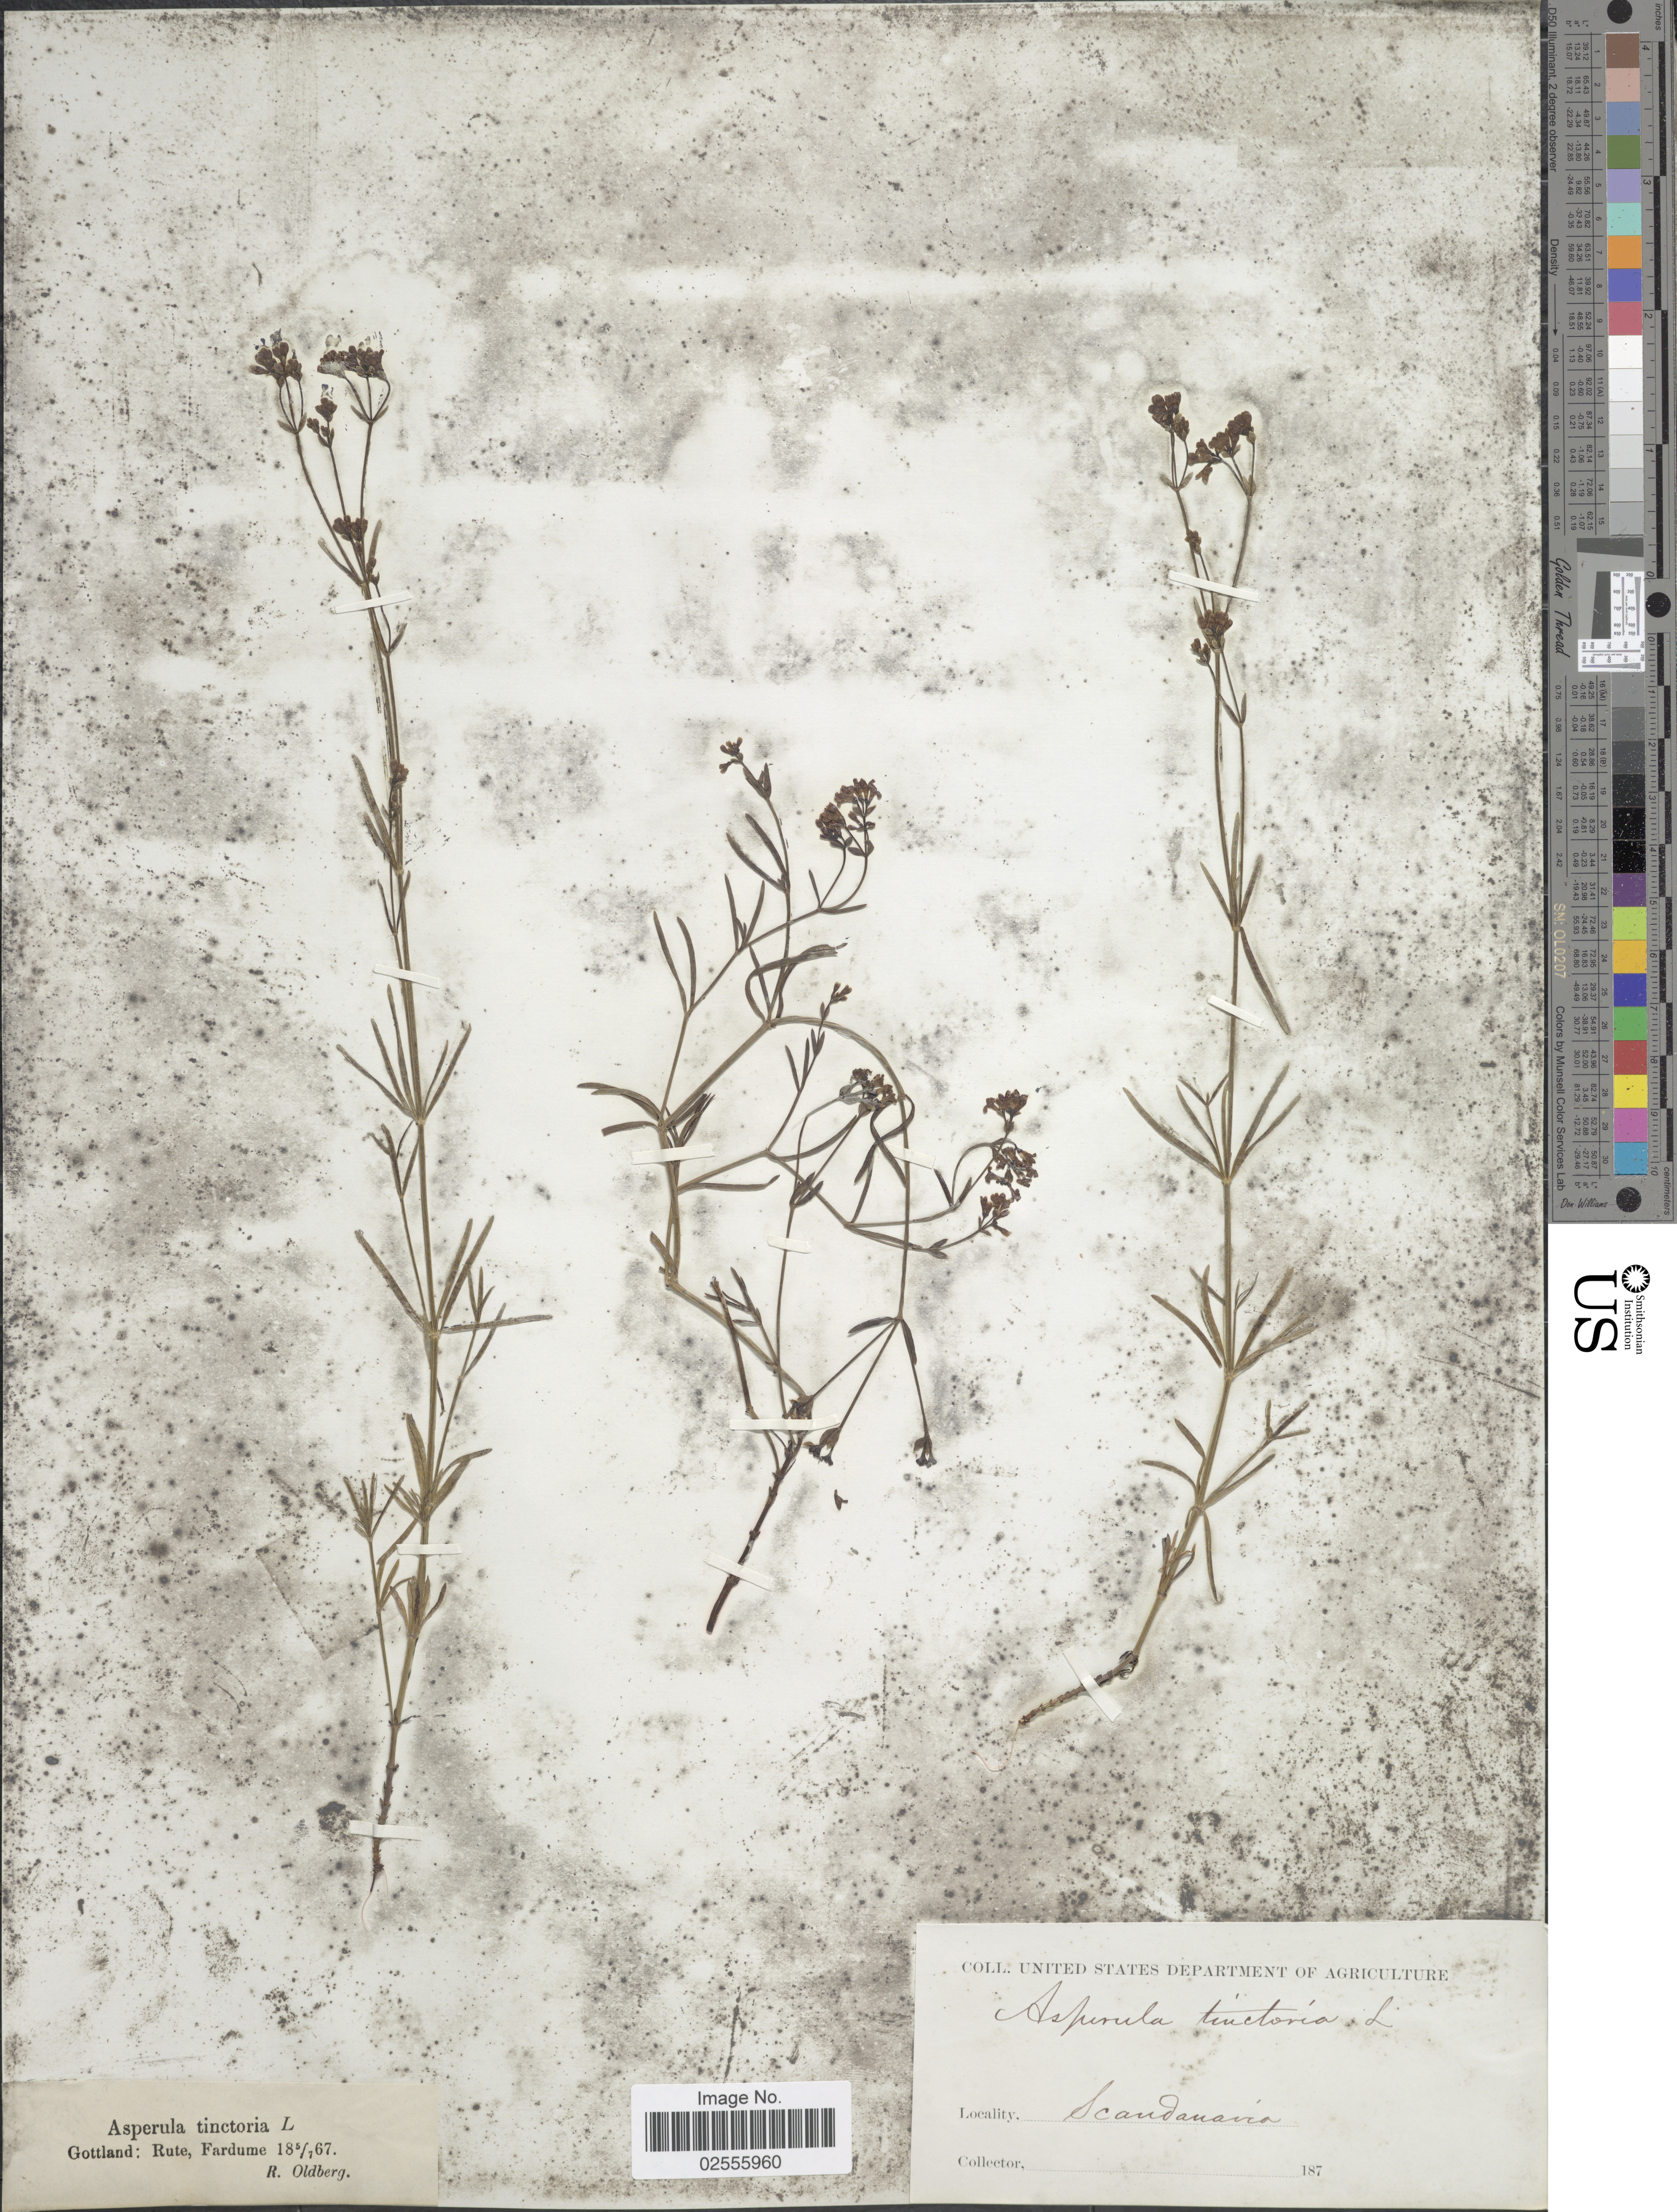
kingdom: Plantae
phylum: Tracheophyta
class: Magnoliopsida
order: Gentianales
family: Rubiaceae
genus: Asperula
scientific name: Asperula tinctoria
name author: L.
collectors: R. Oldberg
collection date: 1867-07-05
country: Sweden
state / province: Gotland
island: Gotland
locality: Gottland: Rute, Fardume, Scandinavia.